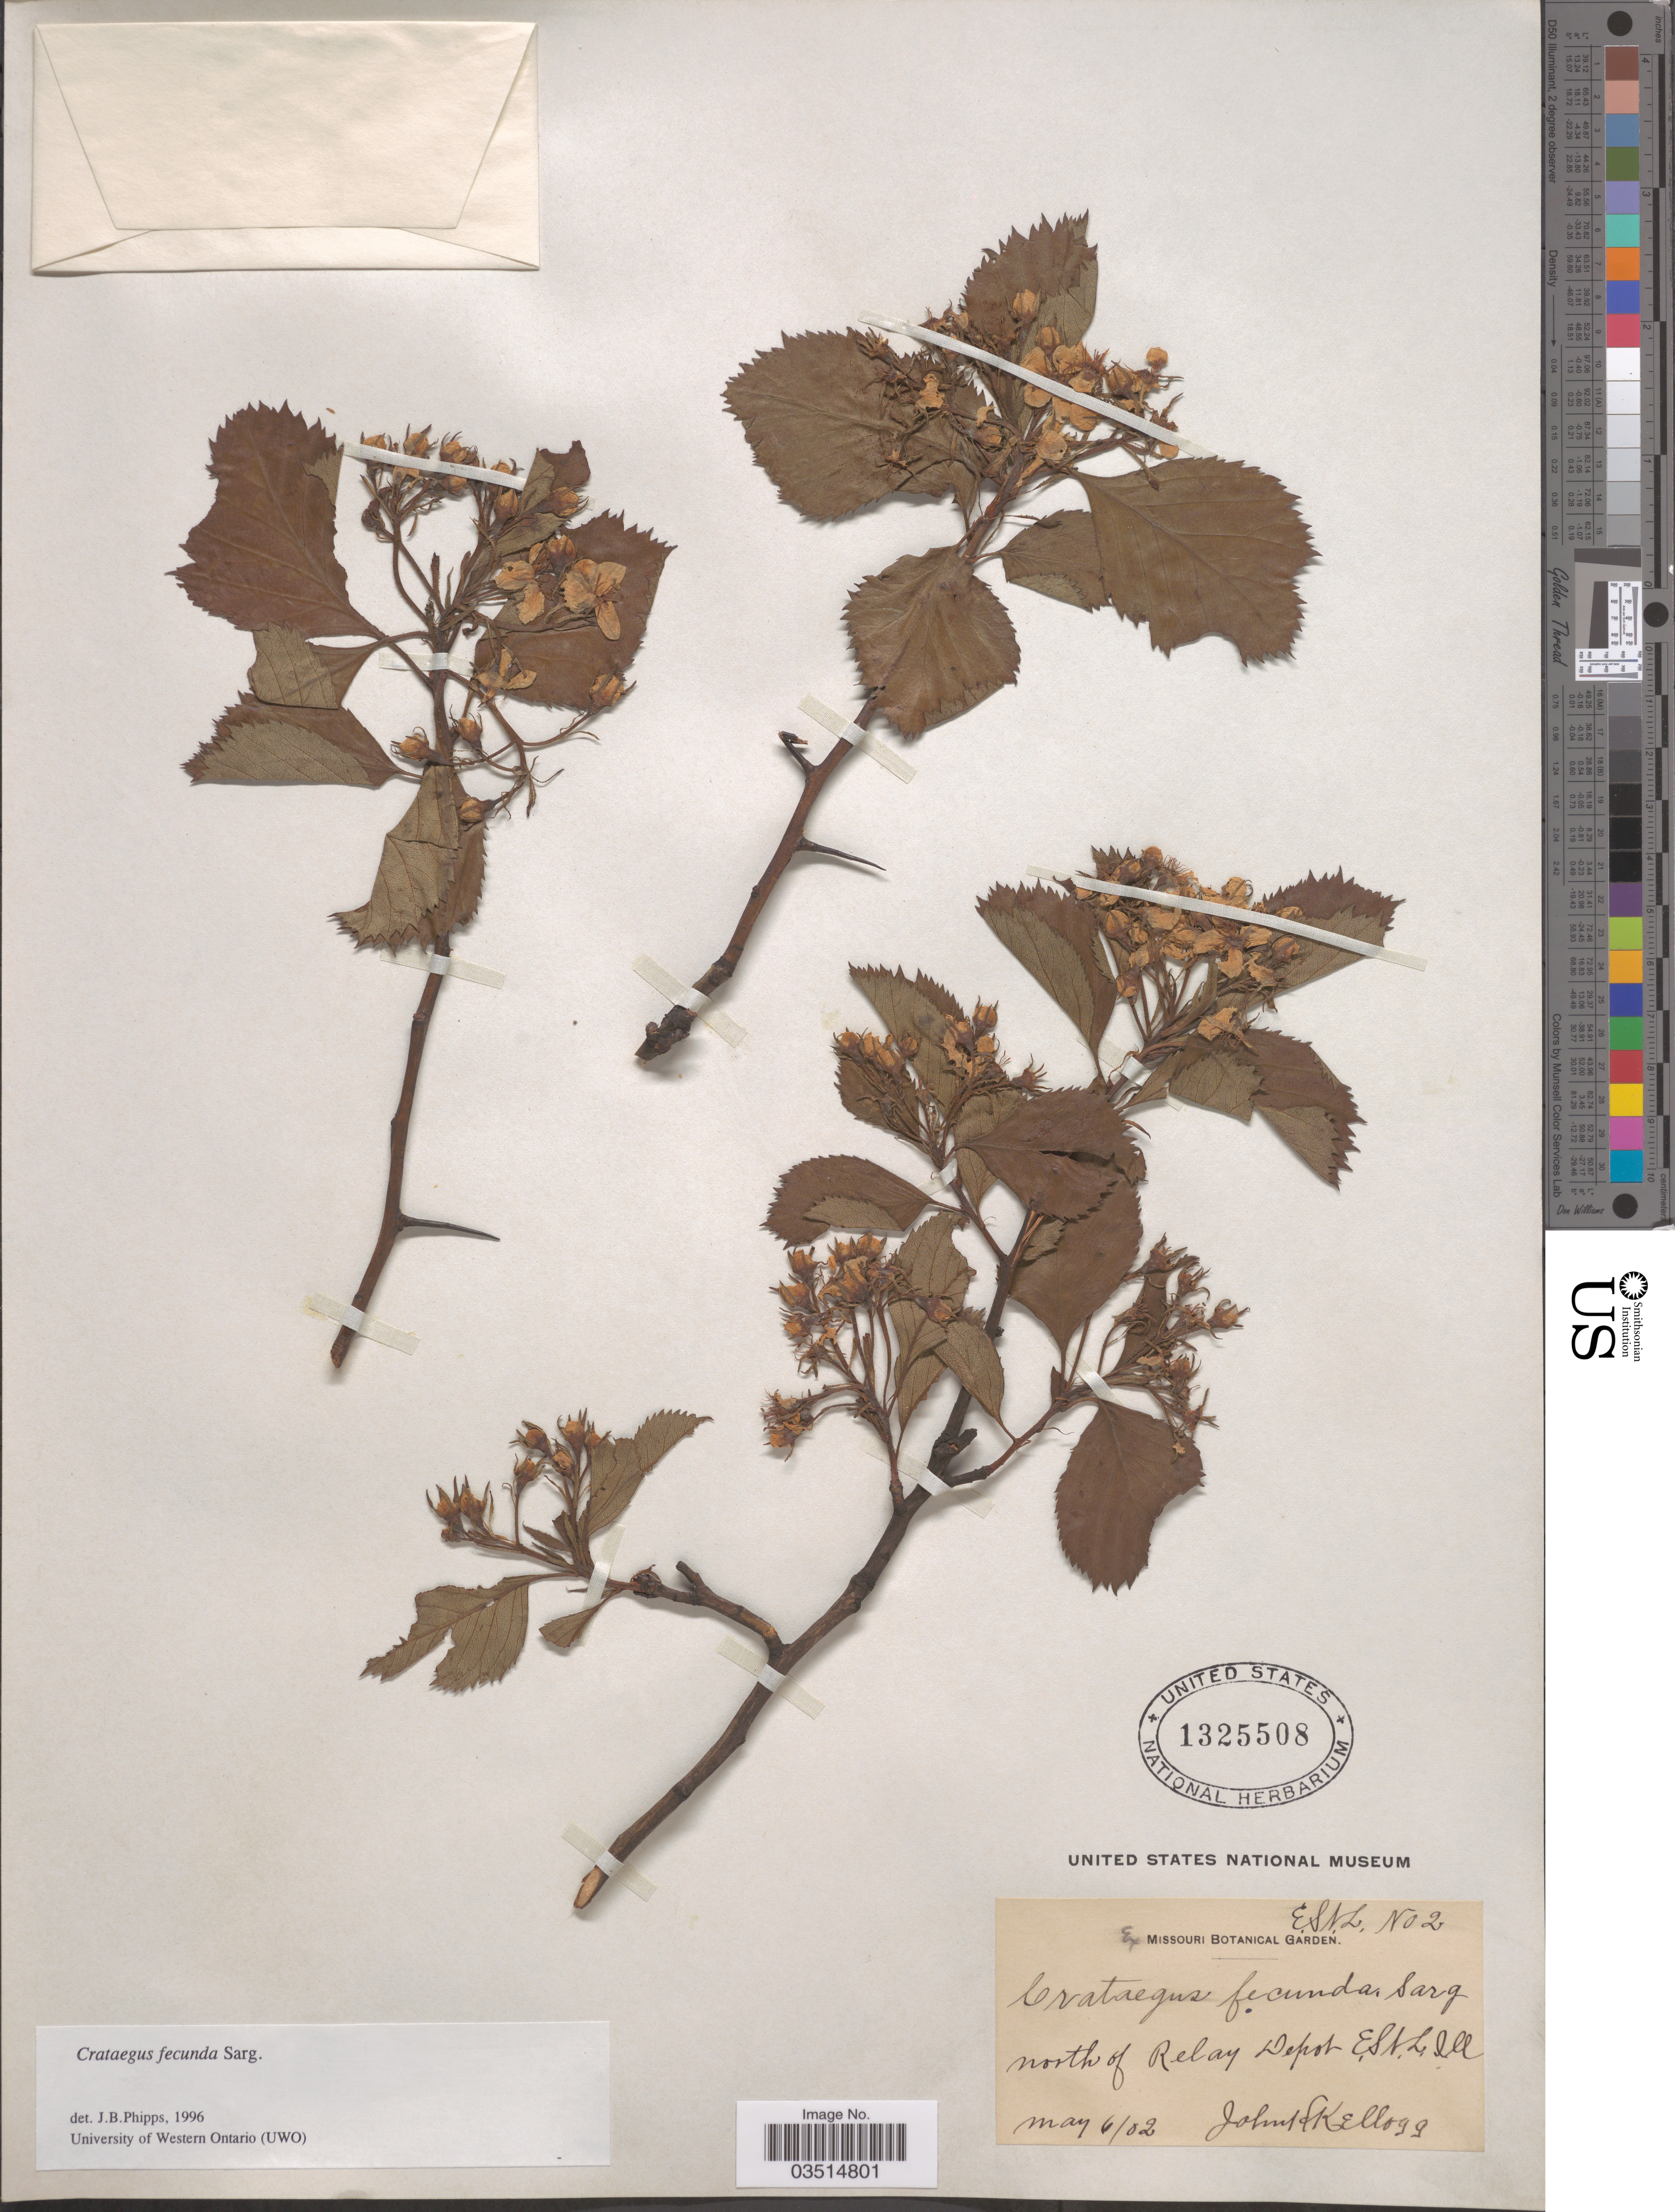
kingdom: Plantae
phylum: Tracheophyta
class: Magnoliopsida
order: Rosales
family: Rosaceae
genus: Crataegus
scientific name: Crataegus fecunda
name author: Sarg.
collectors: J. H. Kellogg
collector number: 2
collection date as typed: Transcribed d/m/y: 6/5/2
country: United States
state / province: Illinois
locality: North of Relay Depot, E.St.L.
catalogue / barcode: US 1325508